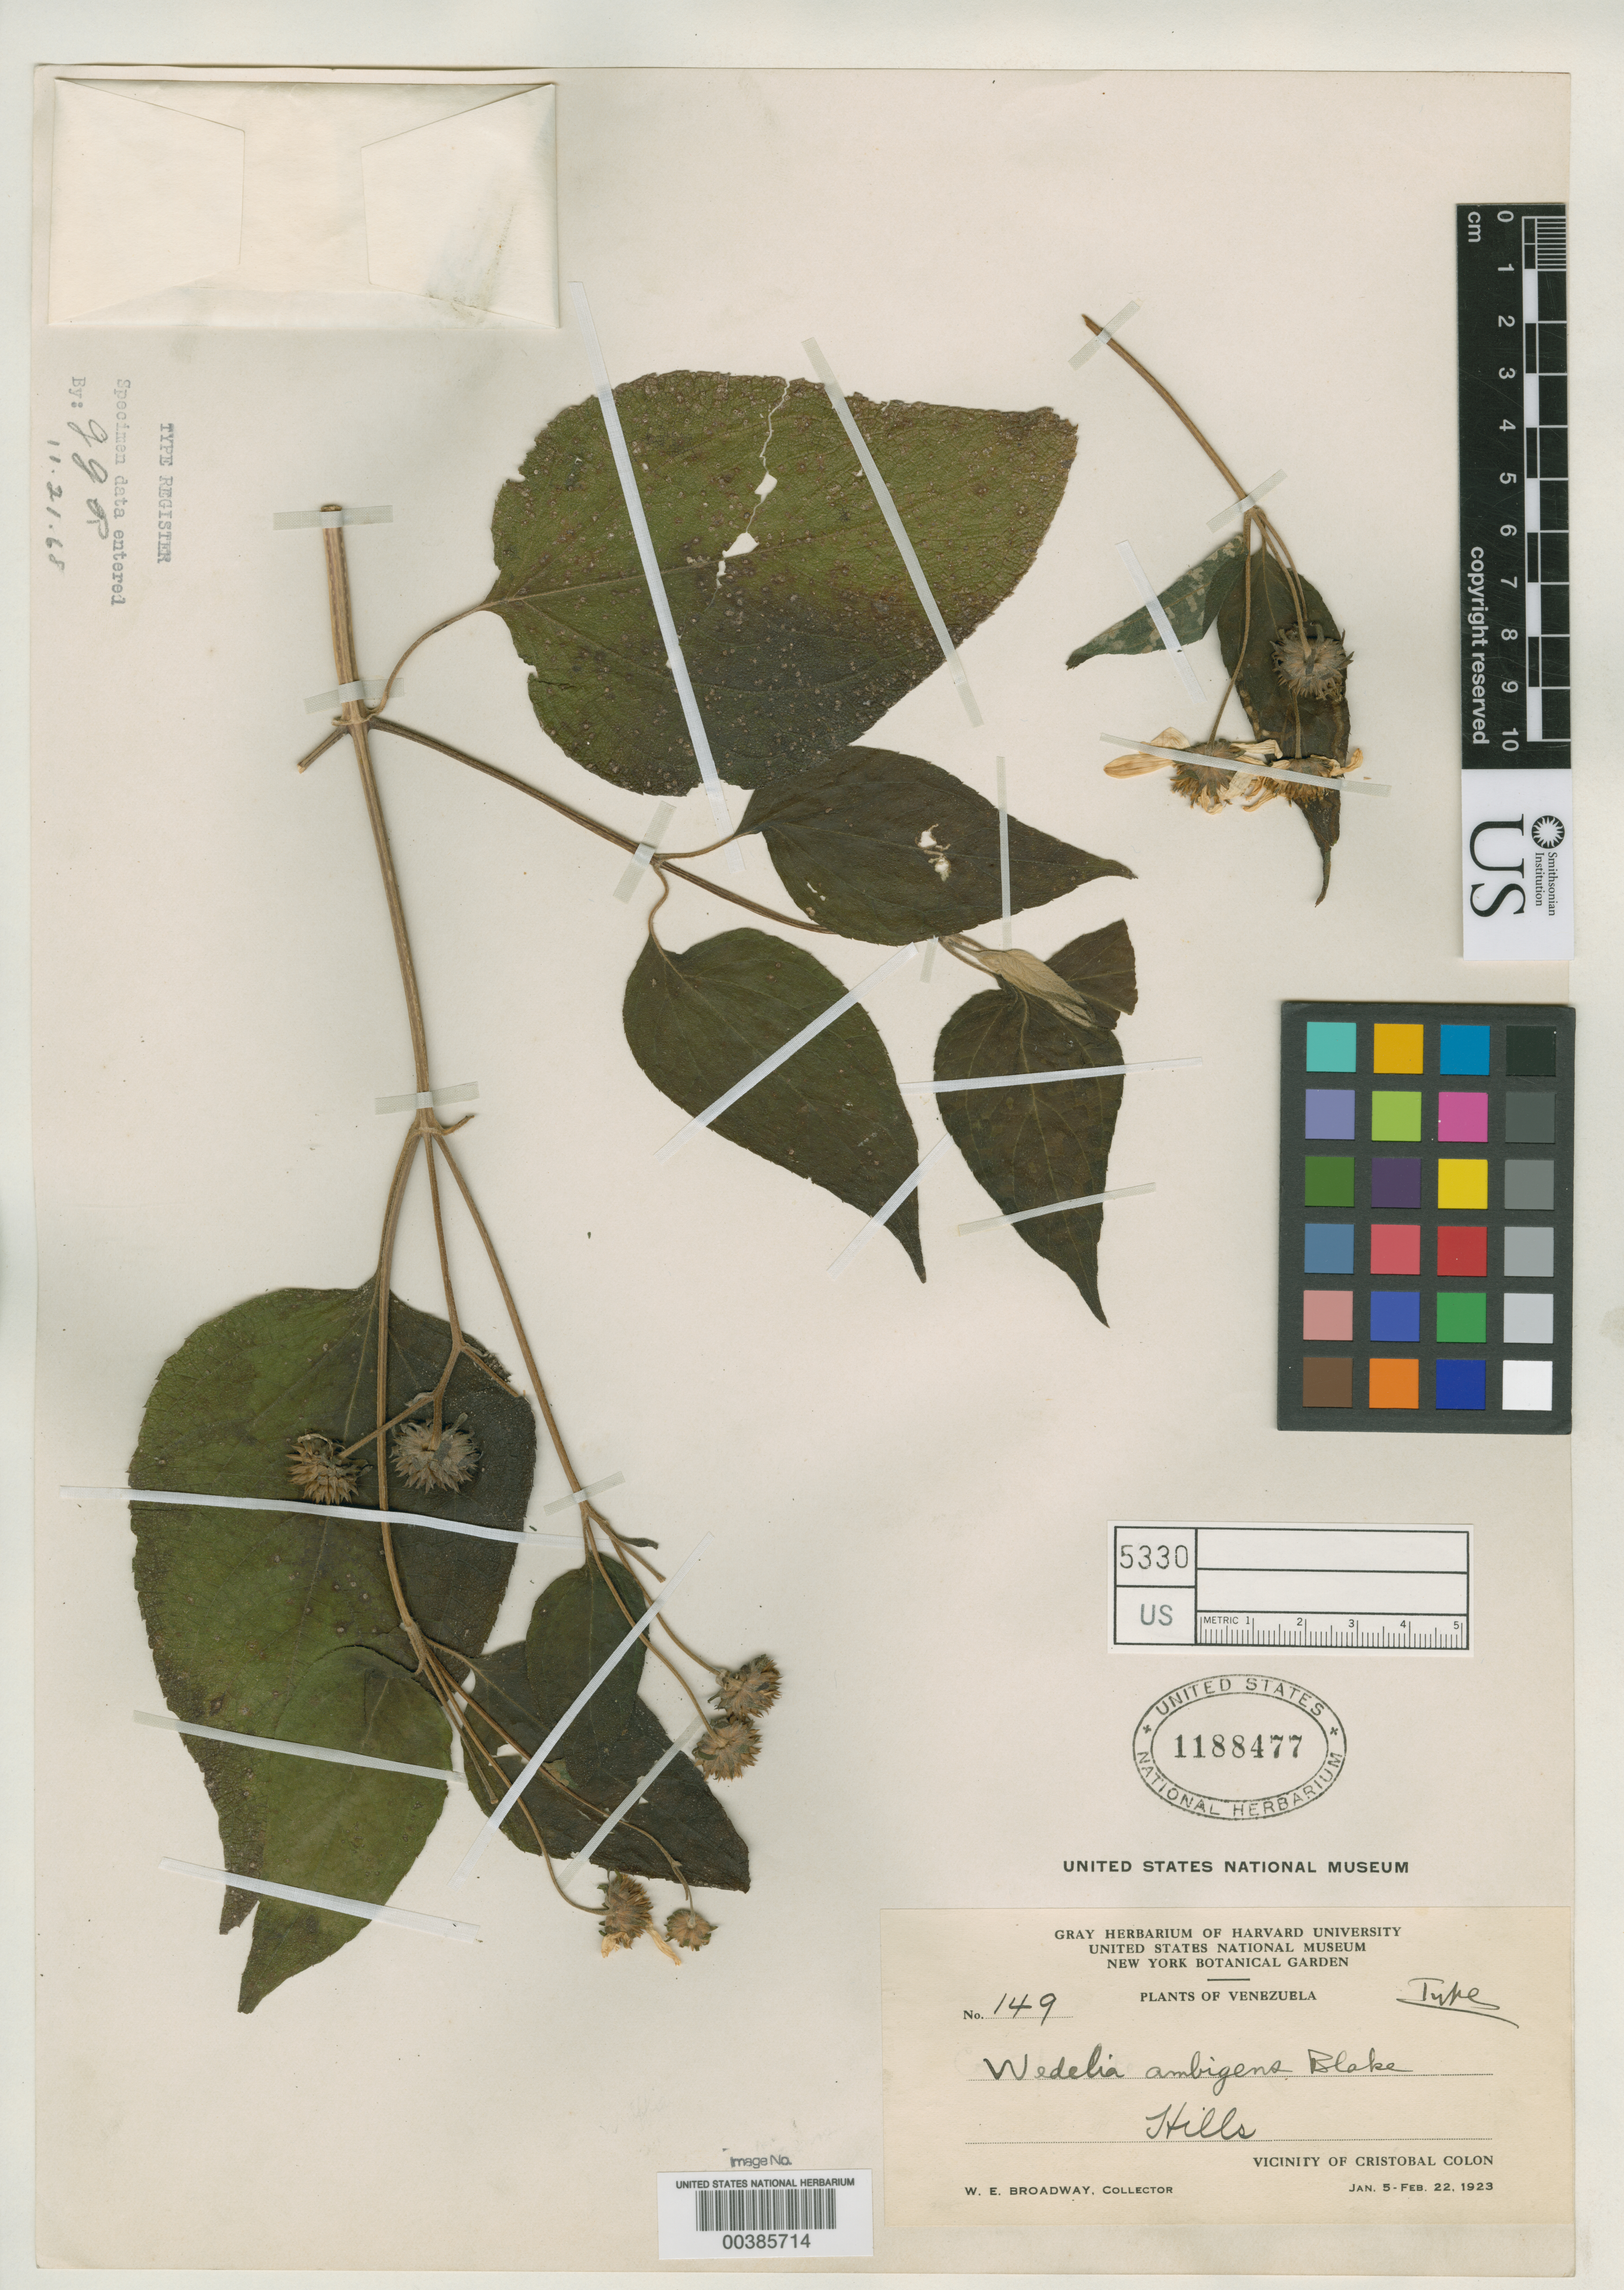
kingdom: Plantae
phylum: Tracheophyta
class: Magnoliopsida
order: Asterales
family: Asteraceae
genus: Wedelia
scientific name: Wedelia ambigens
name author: S.F. Blake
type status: Holotype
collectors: W. E. Broadway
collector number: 149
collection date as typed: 05 Jan 1923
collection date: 1923-01-05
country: Venezuela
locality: Vicinity of Cristobol Colon.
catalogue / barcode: US 1188477